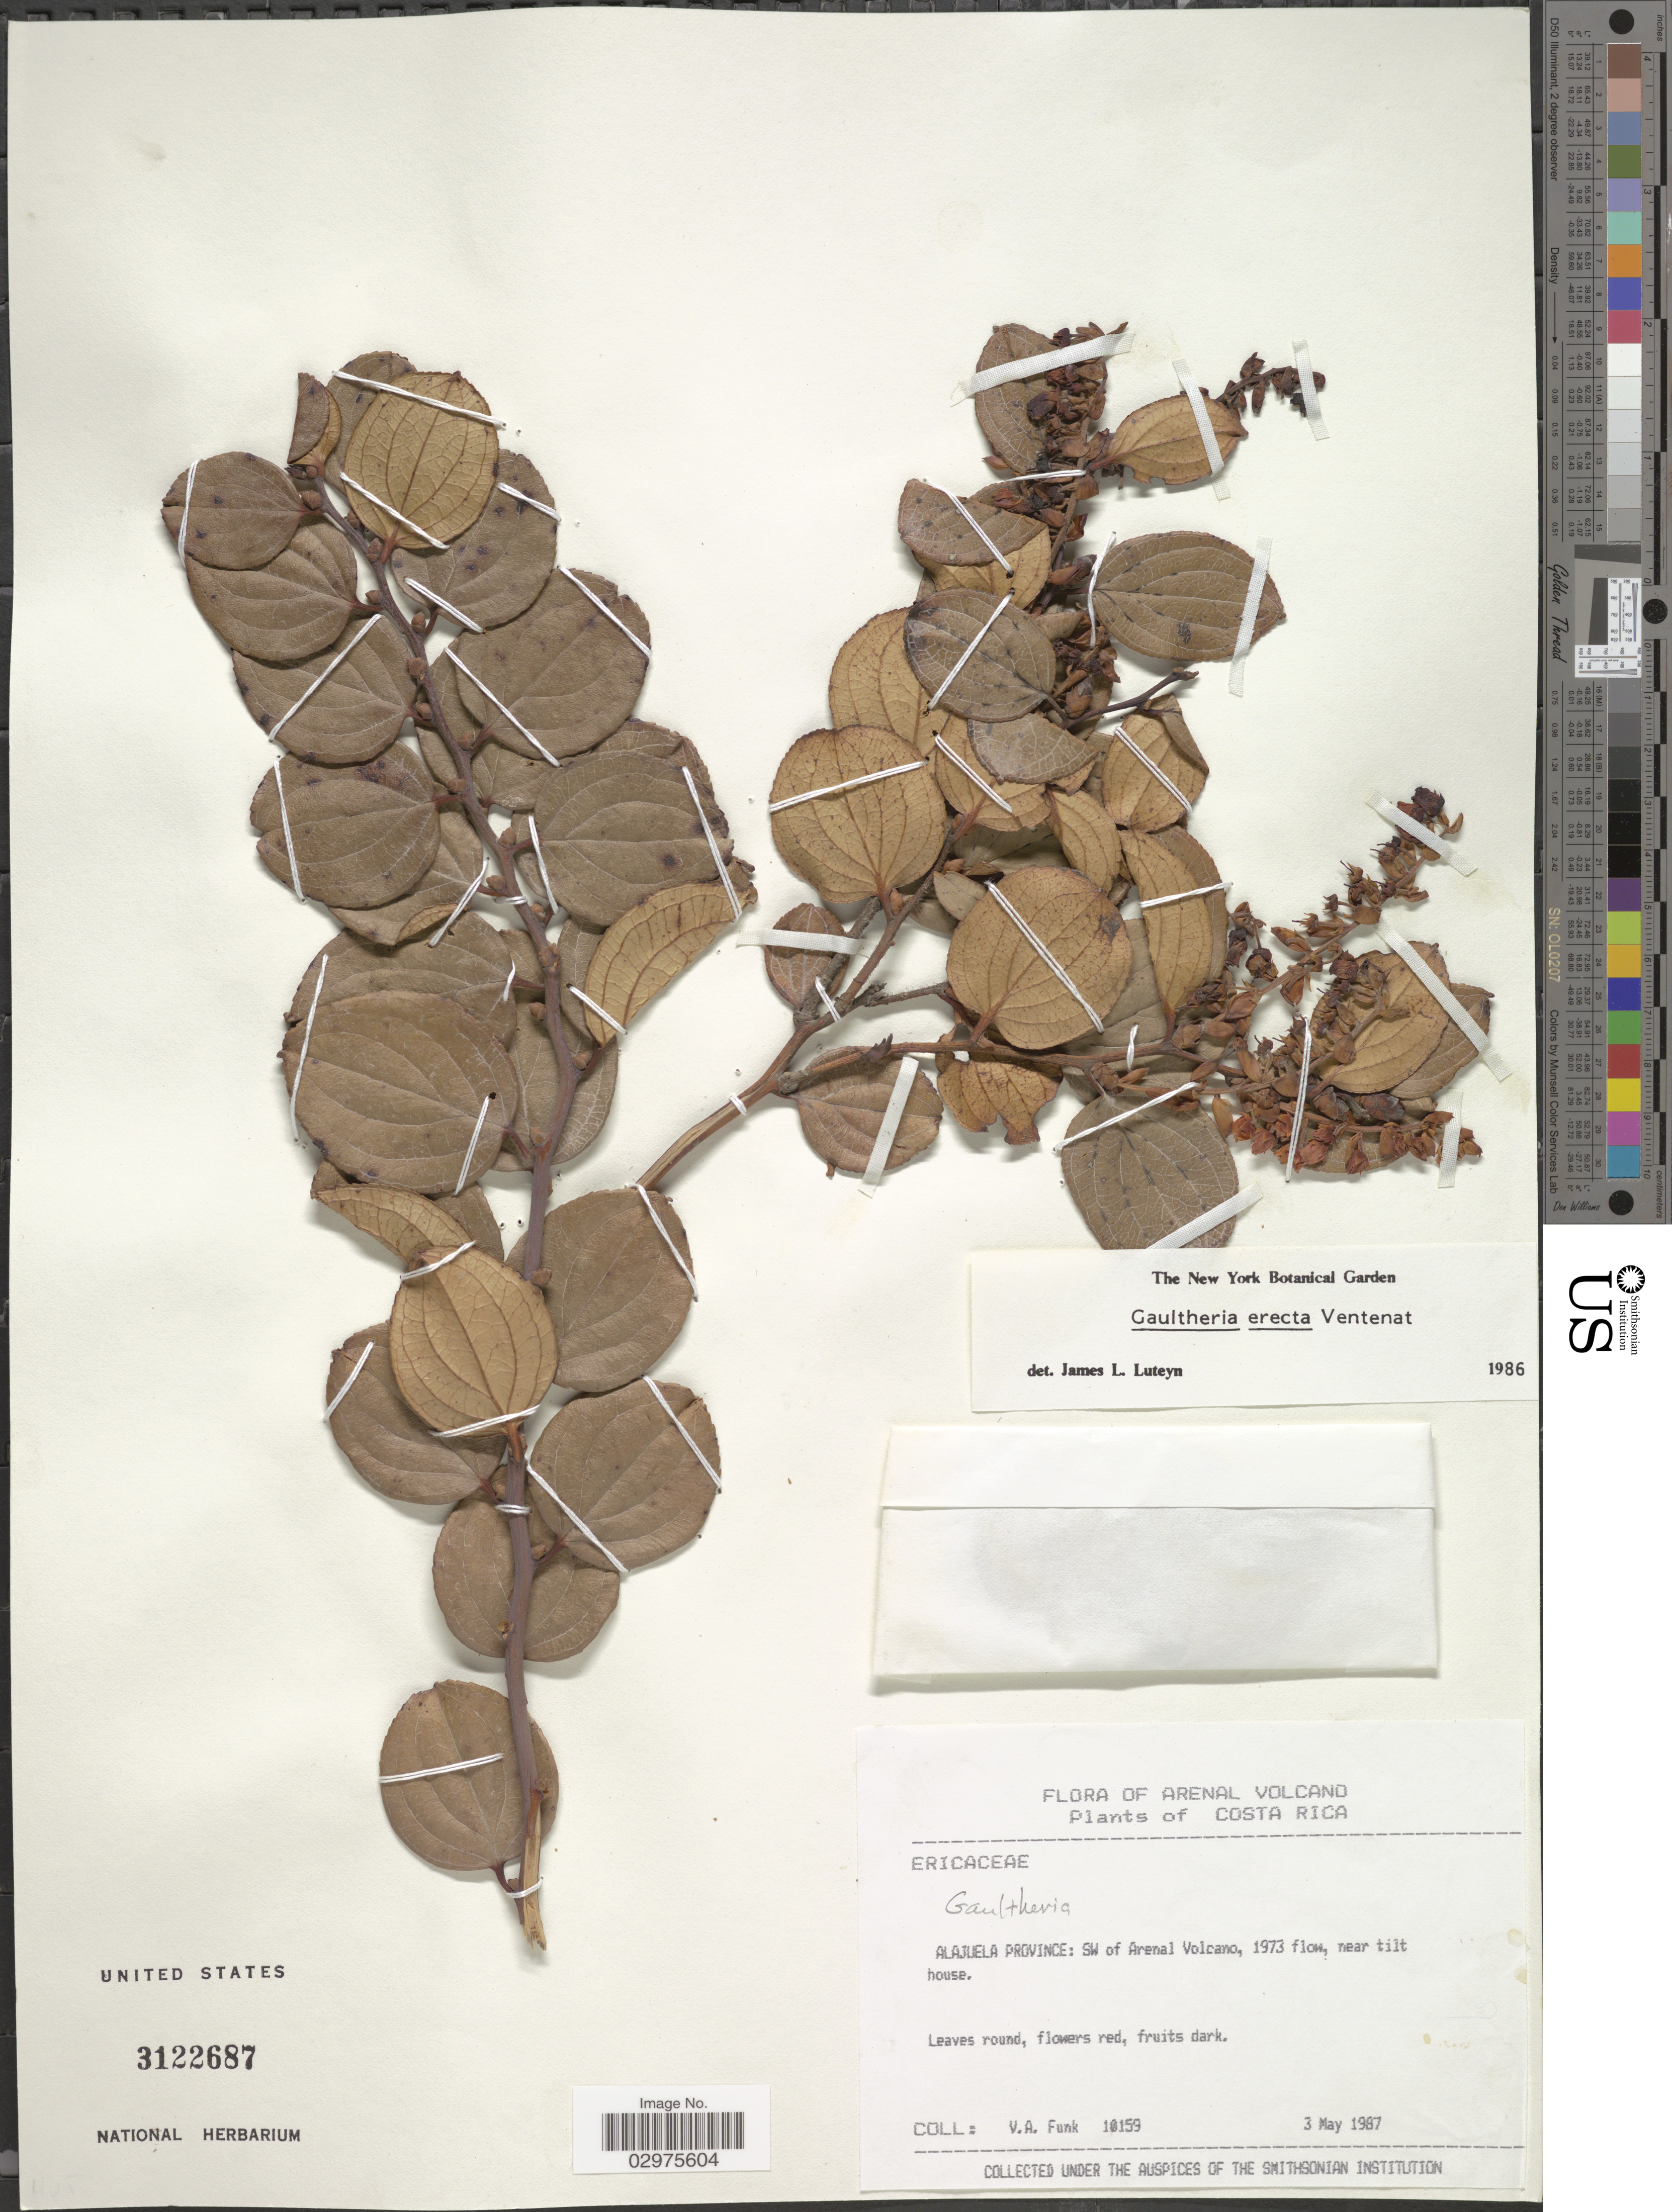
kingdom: Plantae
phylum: Tracheophyta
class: Magnoliopsida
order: Ericales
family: Ericaceae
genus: Gaultheria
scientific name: Gaultheria erecta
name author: Vent.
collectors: V. Funk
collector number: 10159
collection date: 1987-05-03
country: Costa Rica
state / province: Alajuela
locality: SW of Arenal Volcano, 1973 flow, near tilt house.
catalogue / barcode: US 3122687